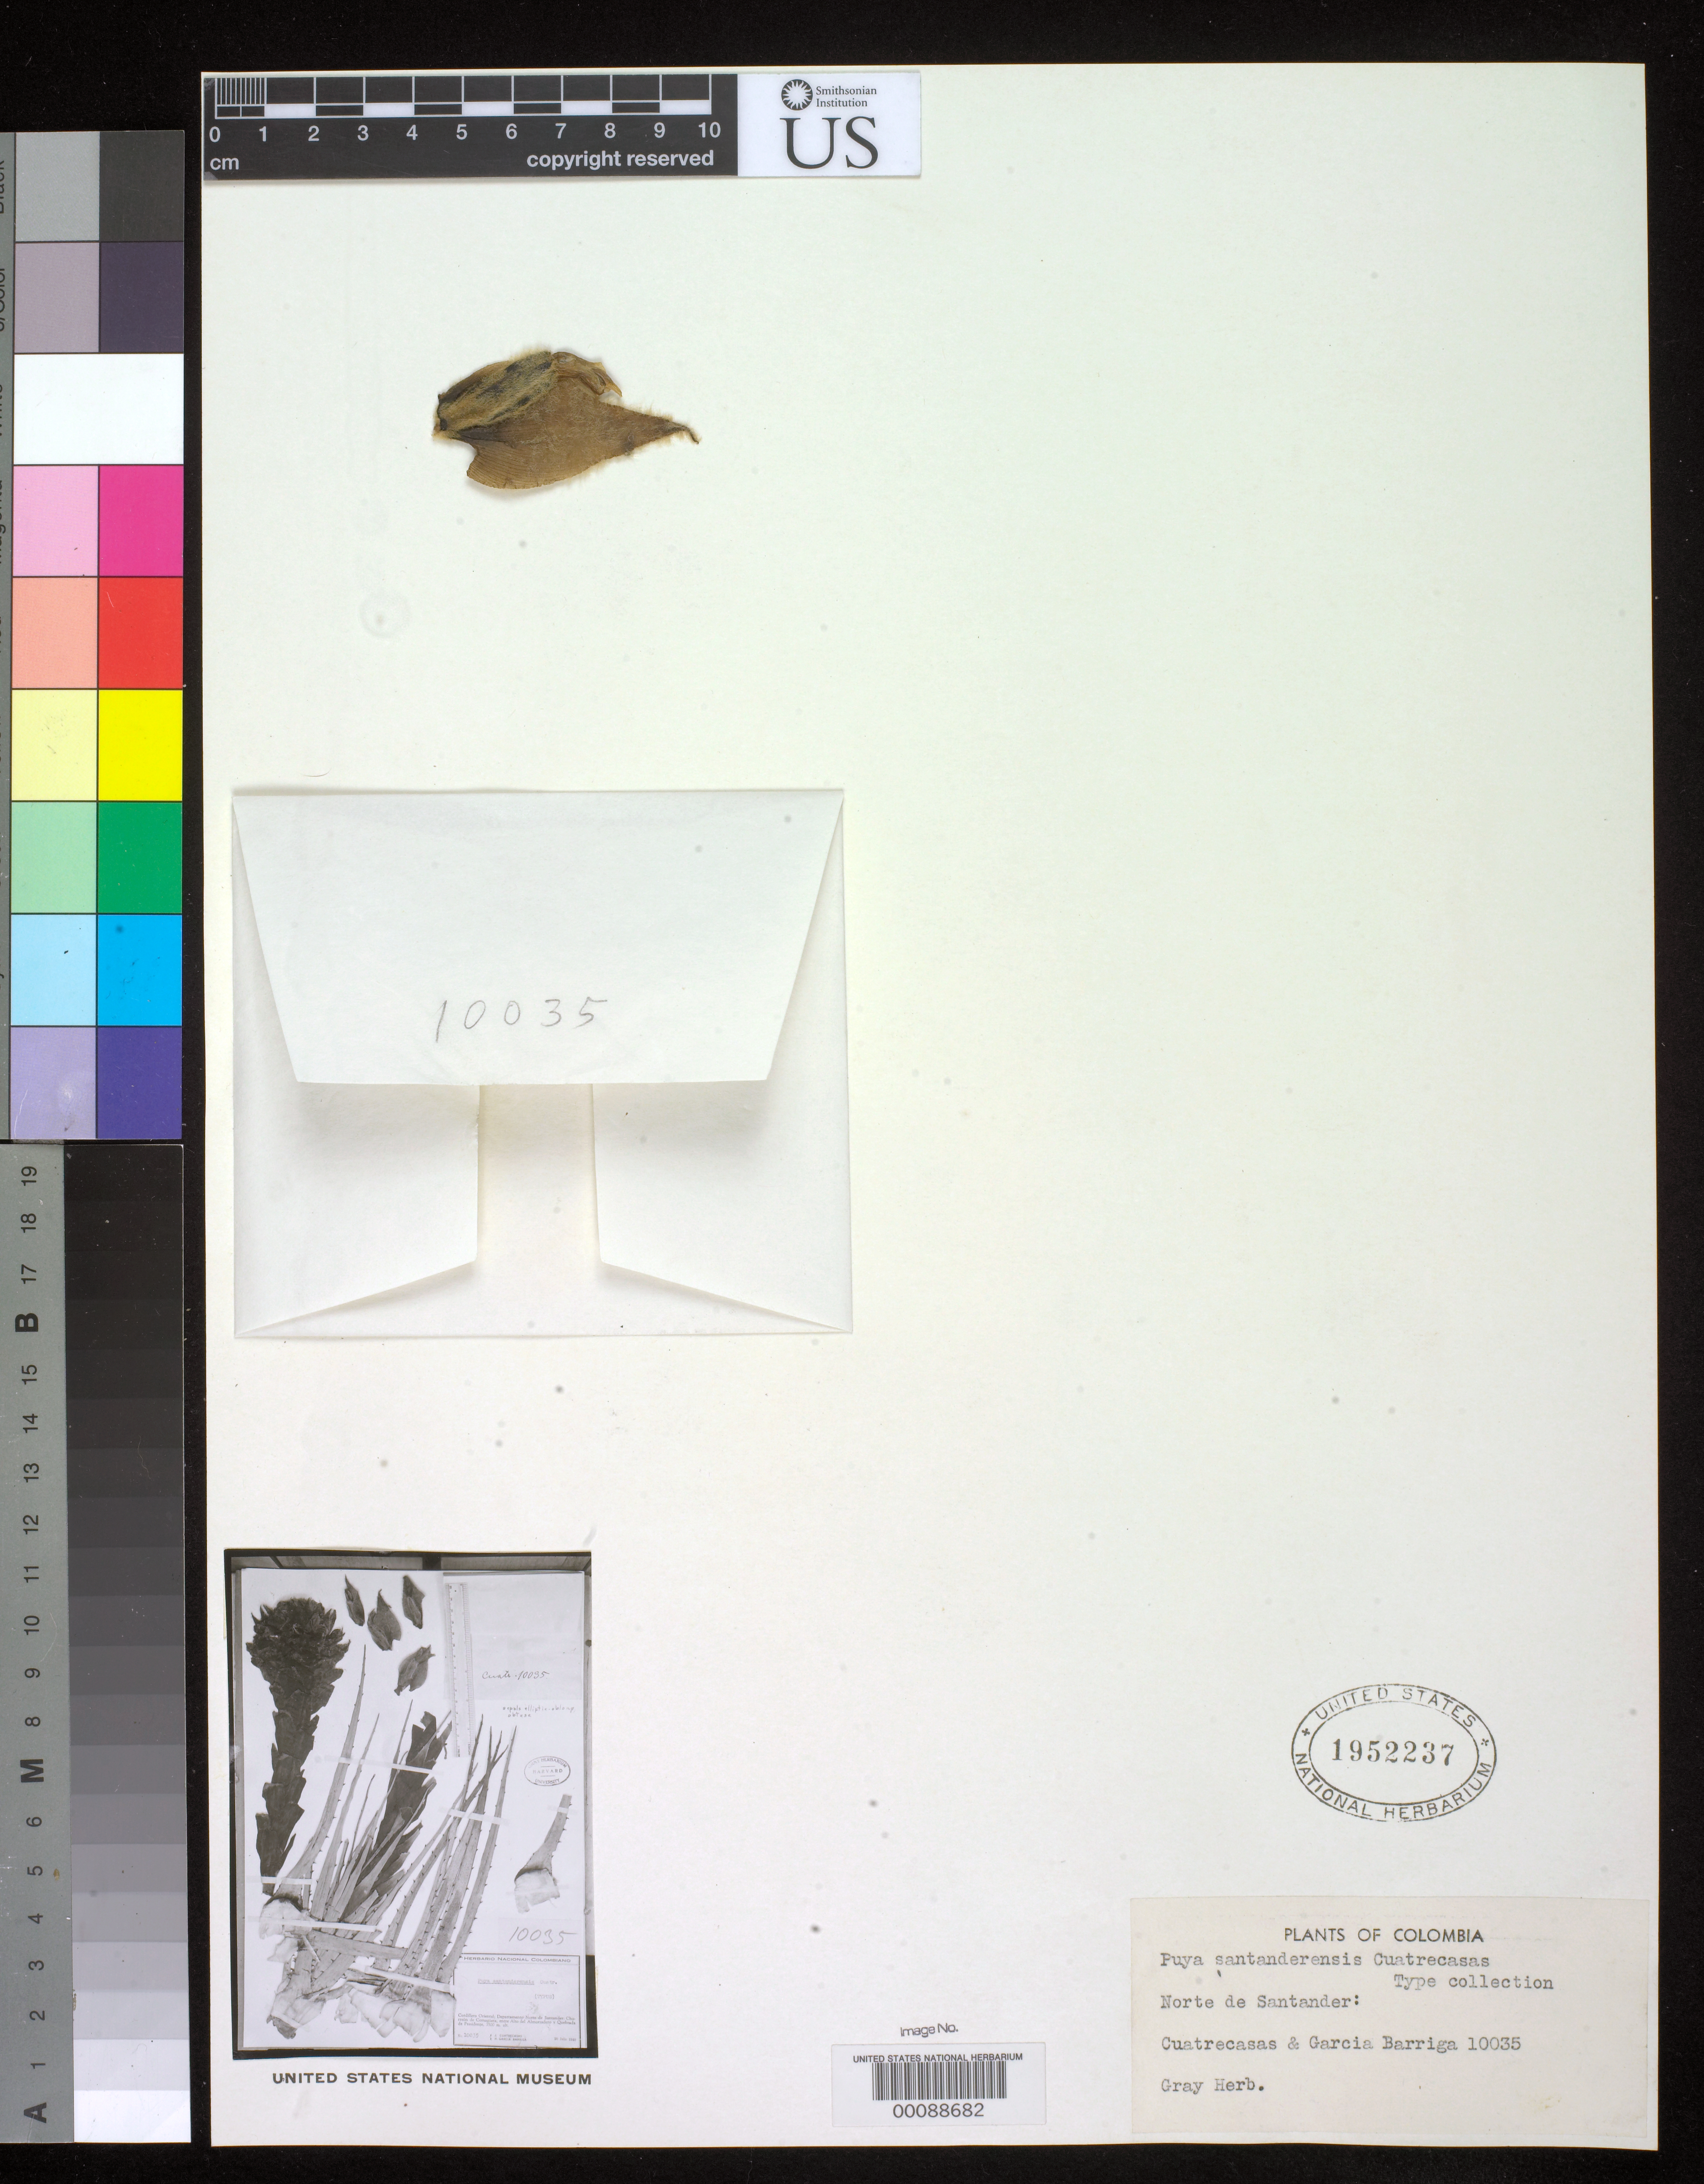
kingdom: Plantae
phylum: Tracheophyta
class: Liliopsida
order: Poales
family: Bromeliaceae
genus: Puya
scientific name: Puya santanderensis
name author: Cuatrec.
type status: Type Fragment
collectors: J. Cuatrecasas & H. García Barriga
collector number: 10035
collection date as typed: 20 Jul 1940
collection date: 1940-07-20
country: Colombia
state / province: Norte de Santander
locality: Cordillera Oriental, Chorreon de Comagueta.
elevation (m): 3500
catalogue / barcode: US 1952237